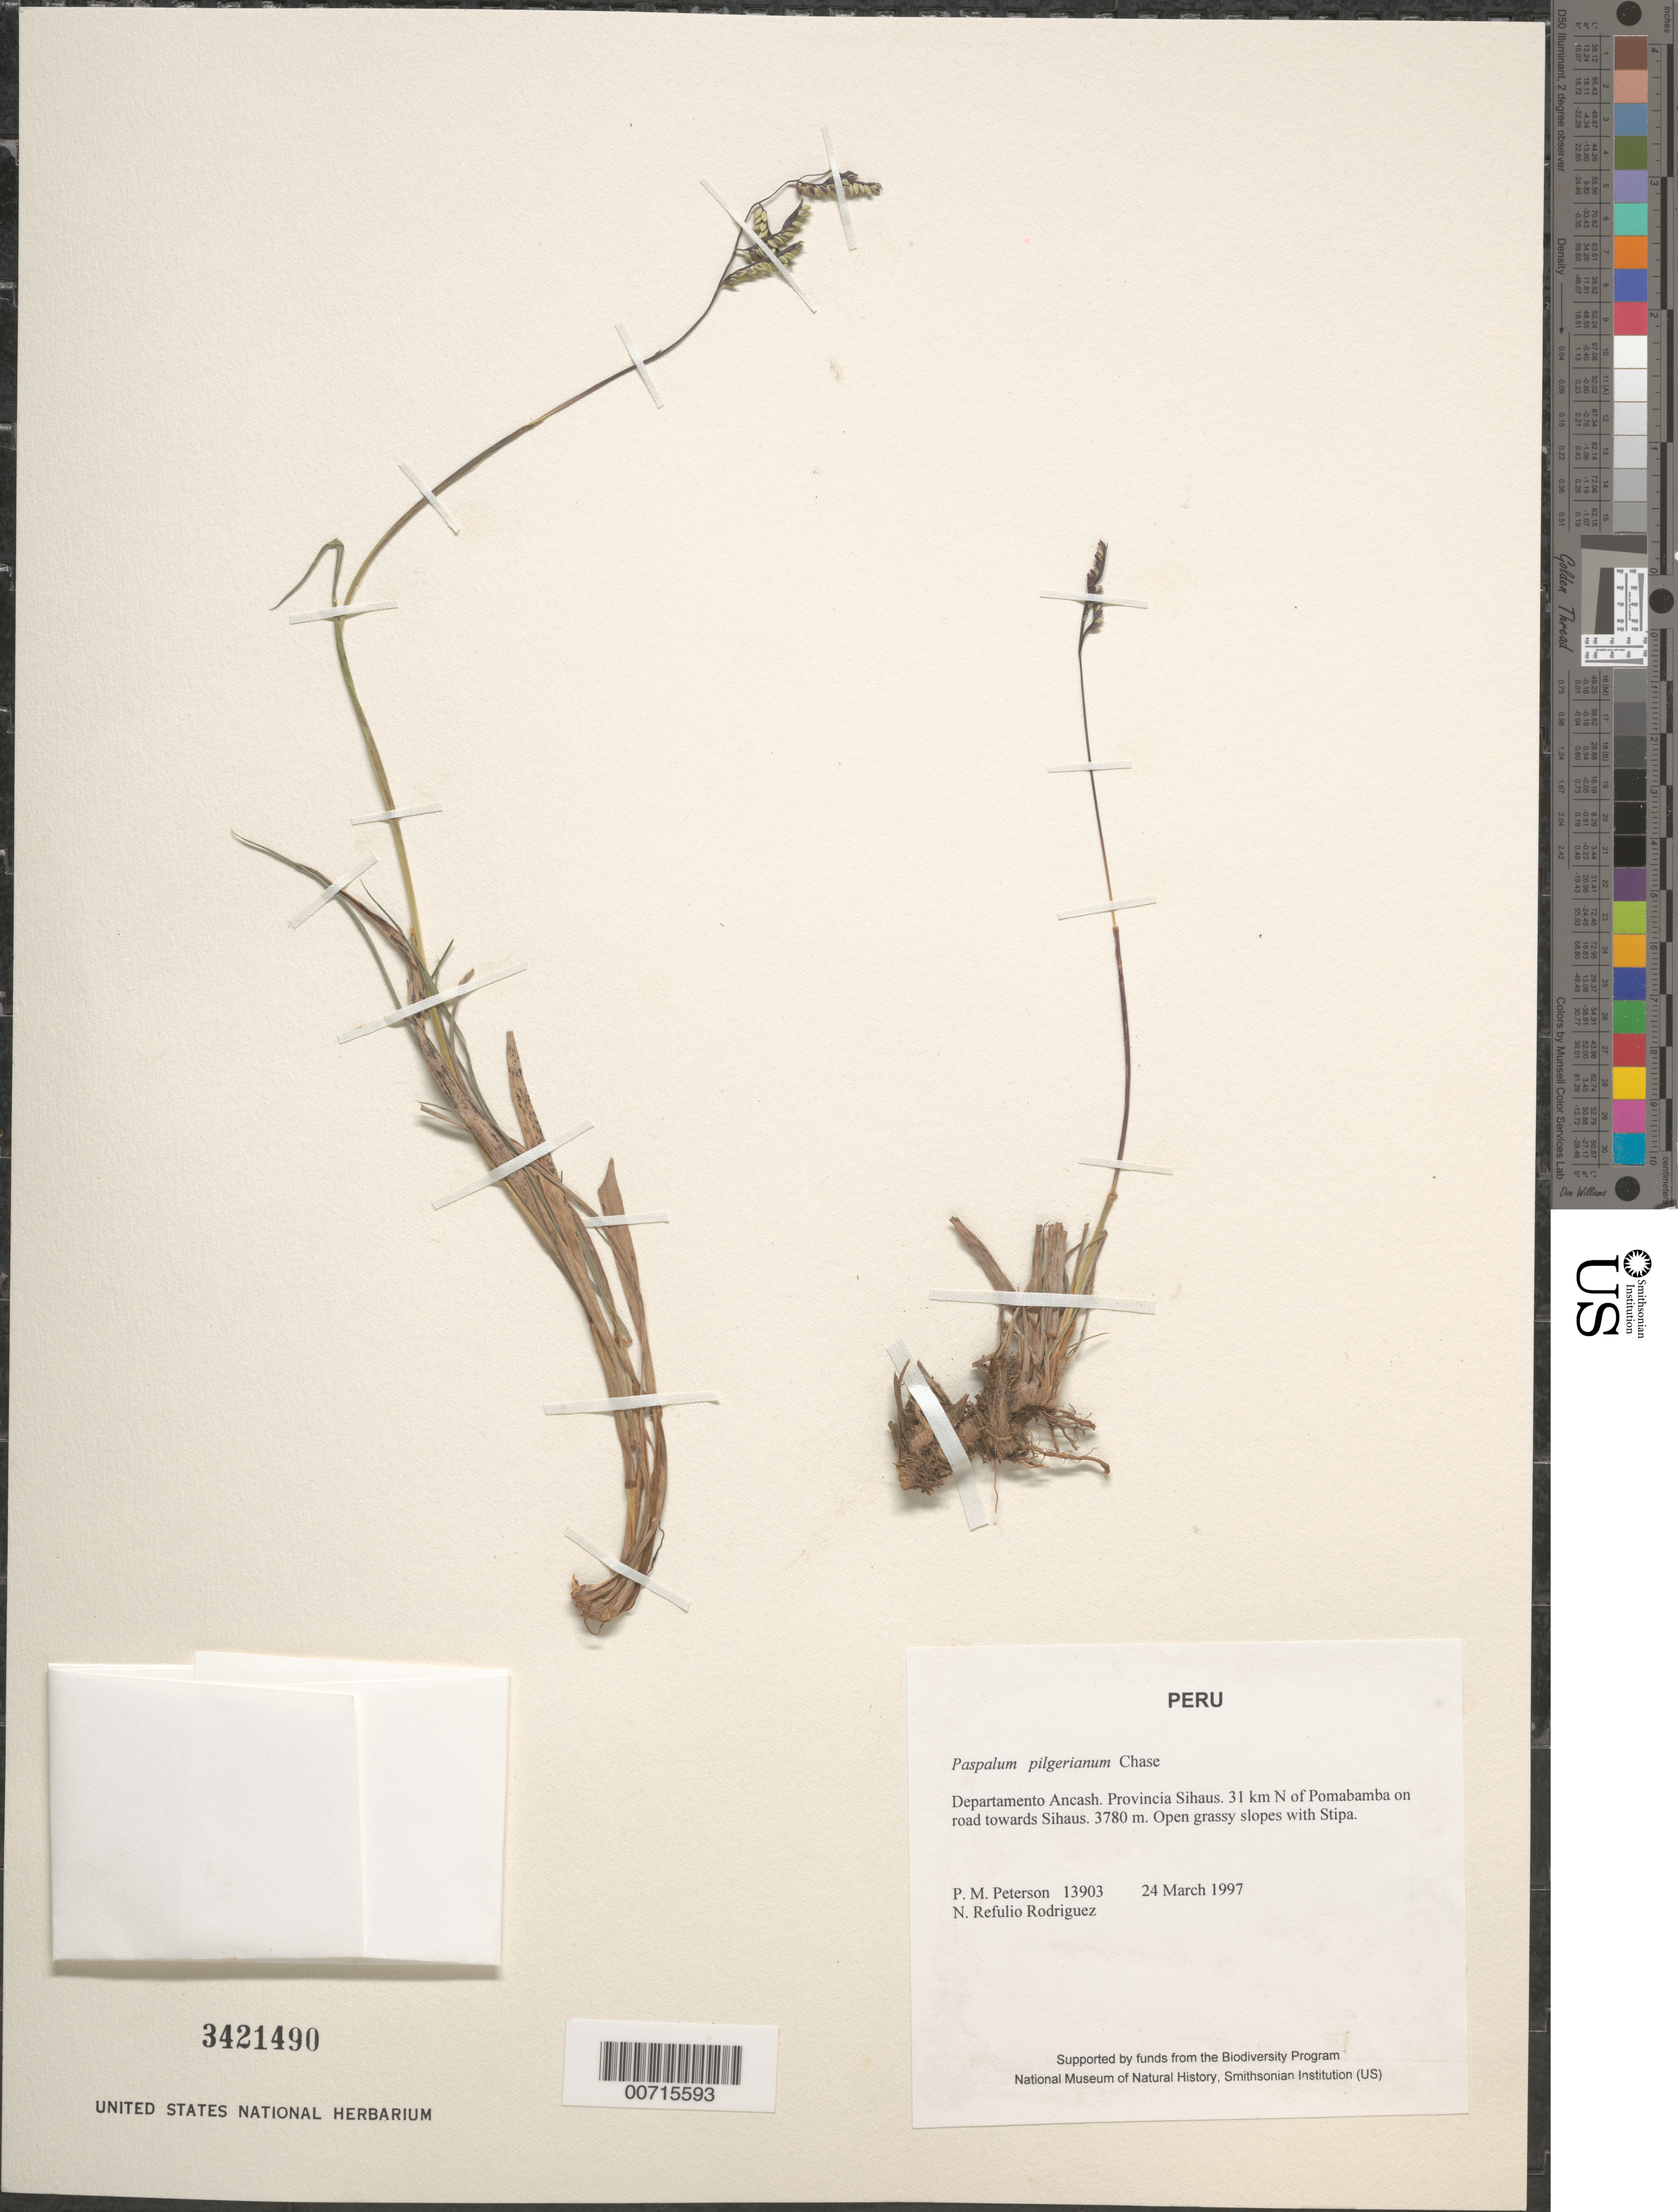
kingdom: Plantae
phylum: Tracheophyta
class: Liliopsida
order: Poales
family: Poaceae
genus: Paspalum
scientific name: Paspalum pilgerianum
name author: Chase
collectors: P. M. Peterson & N. Refulio-Rodríguez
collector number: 13903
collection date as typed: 24 Mar 1997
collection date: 1997-03-24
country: Peru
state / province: Ancash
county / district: Sihuas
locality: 31 km N of Pomabamba on road towards Sihuas.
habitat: Open grassy slopes with Stipa.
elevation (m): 3780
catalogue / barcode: US 3421490